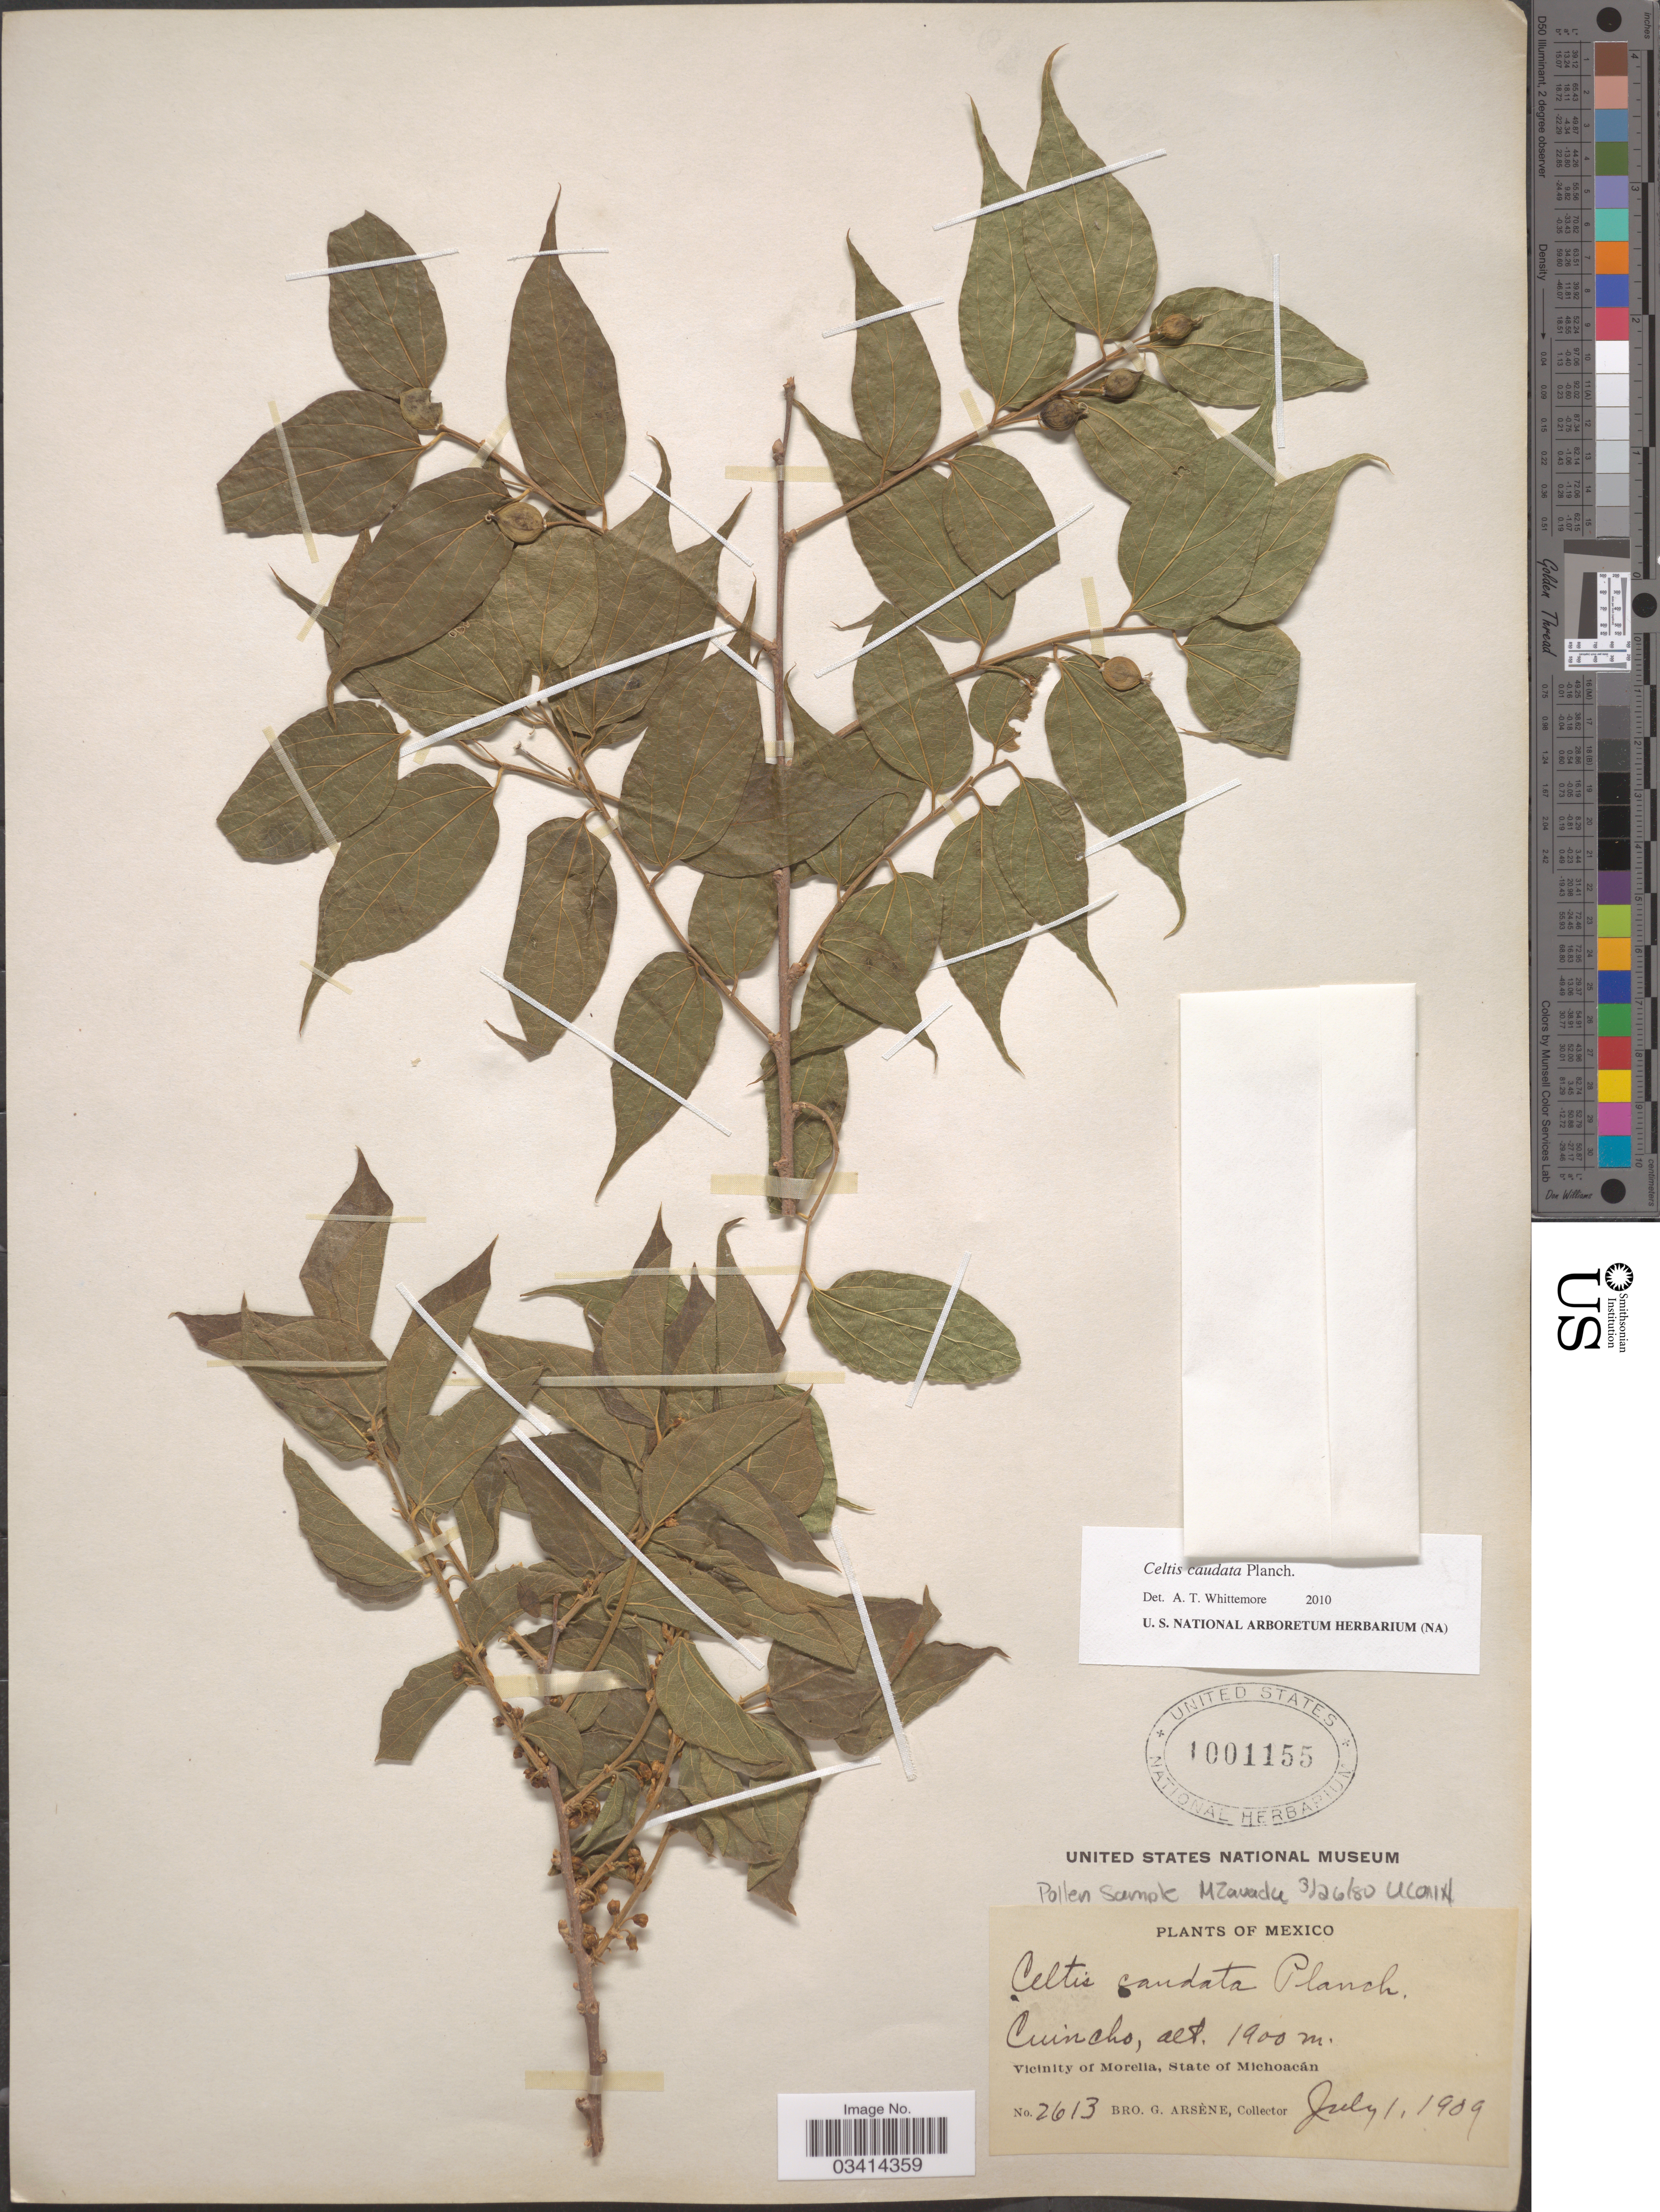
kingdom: Plantae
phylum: Tracheophyta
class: Magnoliopsida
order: Rosales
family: Cannabaceae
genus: Celtis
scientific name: Celtis caudata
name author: Planch.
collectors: Bro. G. Arsène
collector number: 2613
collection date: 1909-07-01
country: Mexico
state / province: Michoacán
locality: Cuincho. Vicinity of Morelia.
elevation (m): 1900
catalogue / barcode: US 1001155